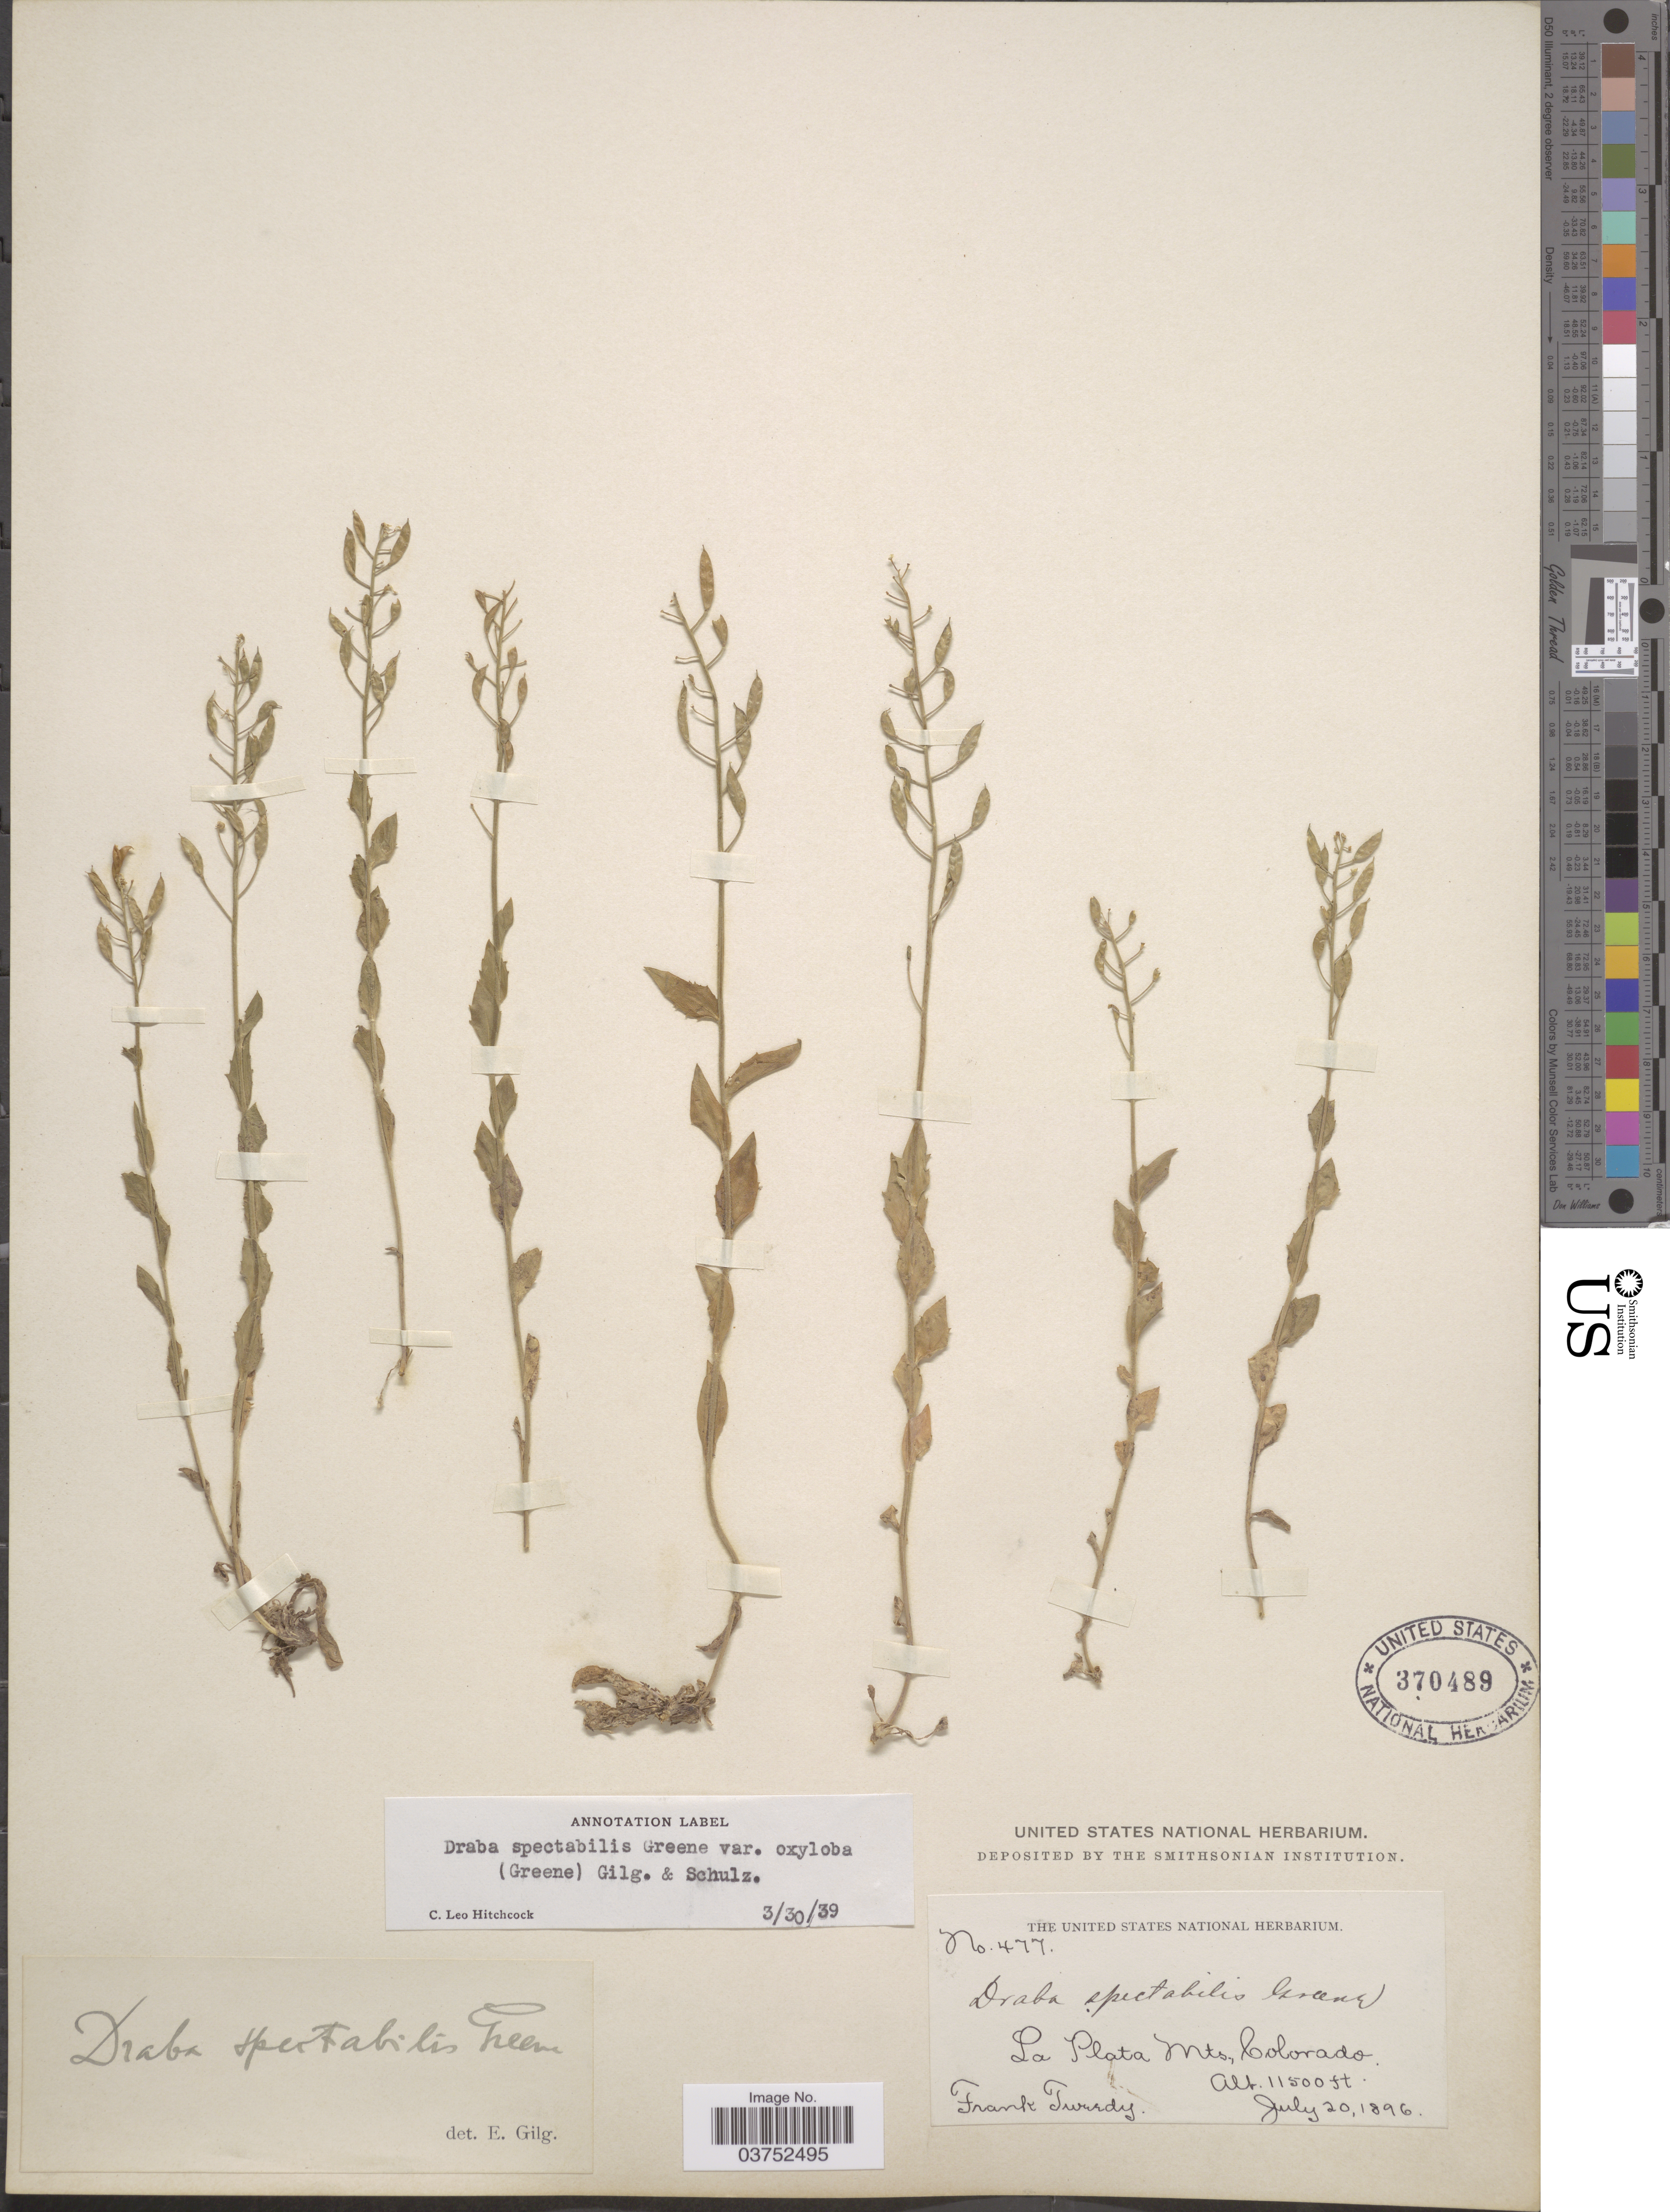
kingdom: Plantae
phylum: Tracheophyta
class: Magnoliopsida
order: Brassicales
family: Brassicaceae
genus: Draba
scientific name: Draba spectabilis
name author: Greene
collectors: F. Tweedy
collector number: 477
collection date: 1896-07-20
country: United States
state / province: Colorado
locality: La Plata Mts.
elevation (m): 3505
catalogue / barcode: US 370489